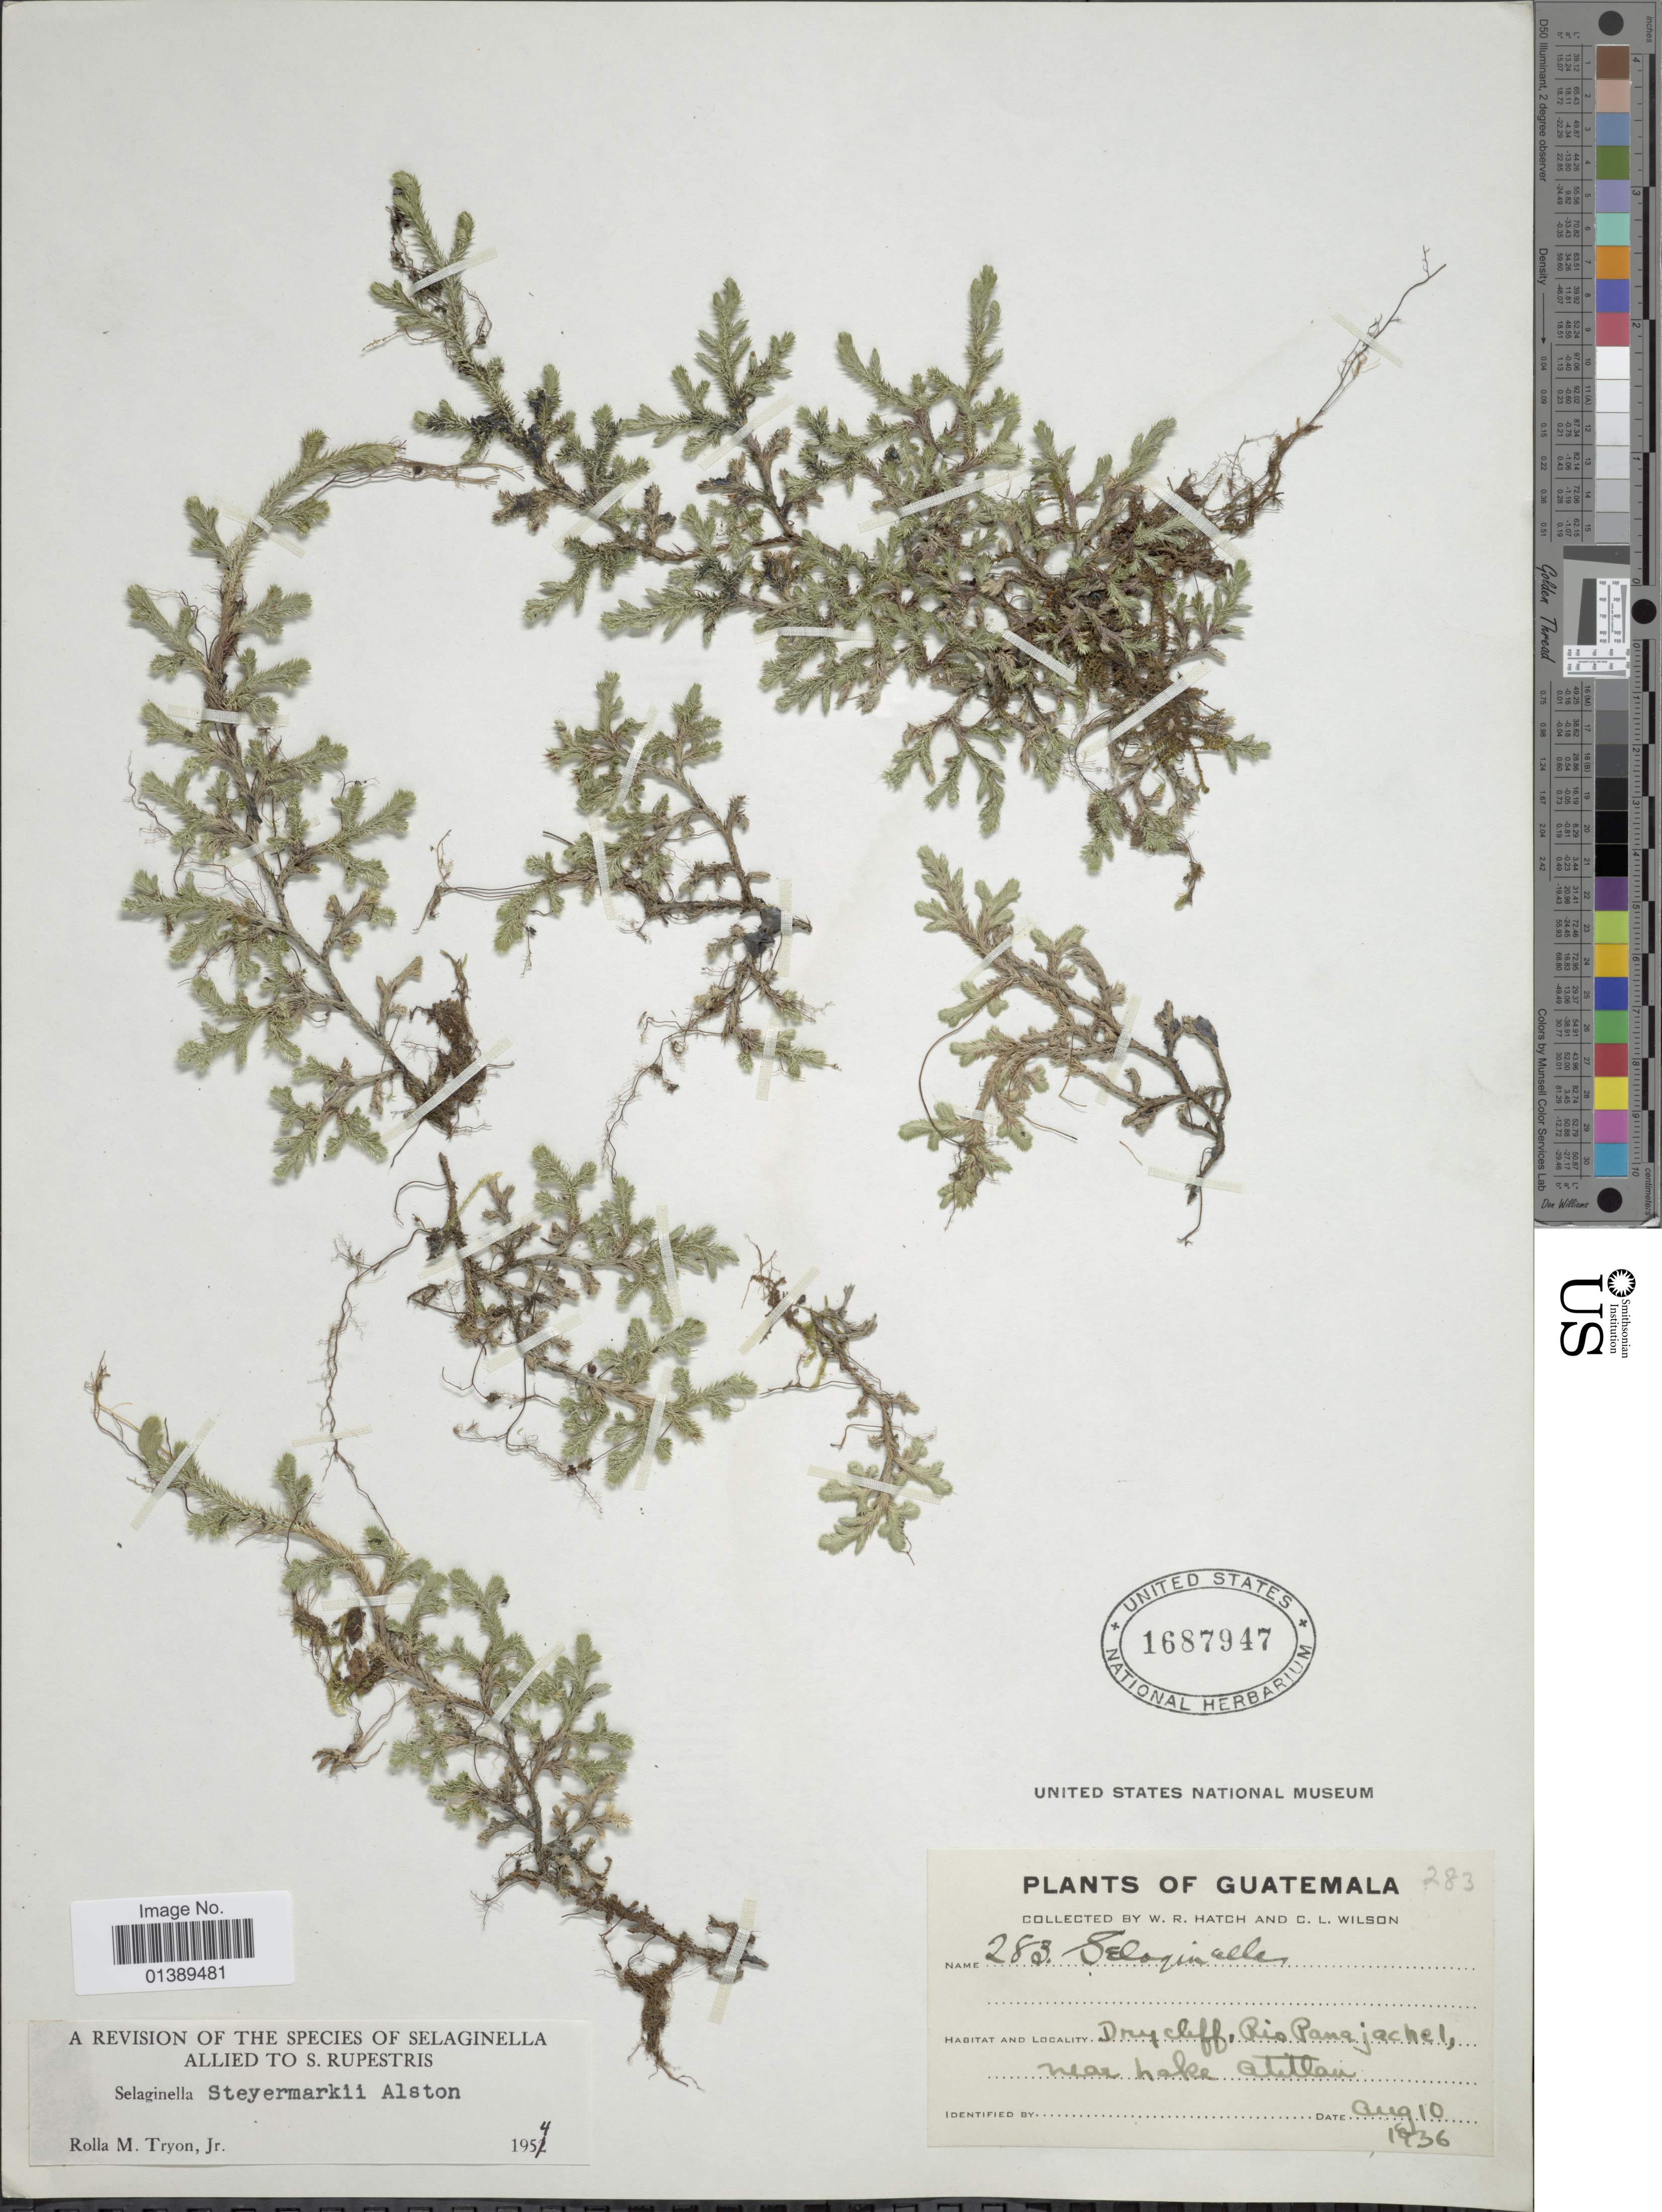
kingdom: Plantae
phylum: Tracheophyta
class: Lycopodiopsida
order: Selaginellales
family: Selaginellaceae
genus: Selaginella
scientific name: Selaginella steyermarkii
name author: Alston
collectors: W. Hatch & C. L. Wilson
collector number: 283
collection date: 1936-08-10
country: Guatemala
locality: Rio Panajachel, near Lake Atitlan.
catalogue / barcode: US 1687947